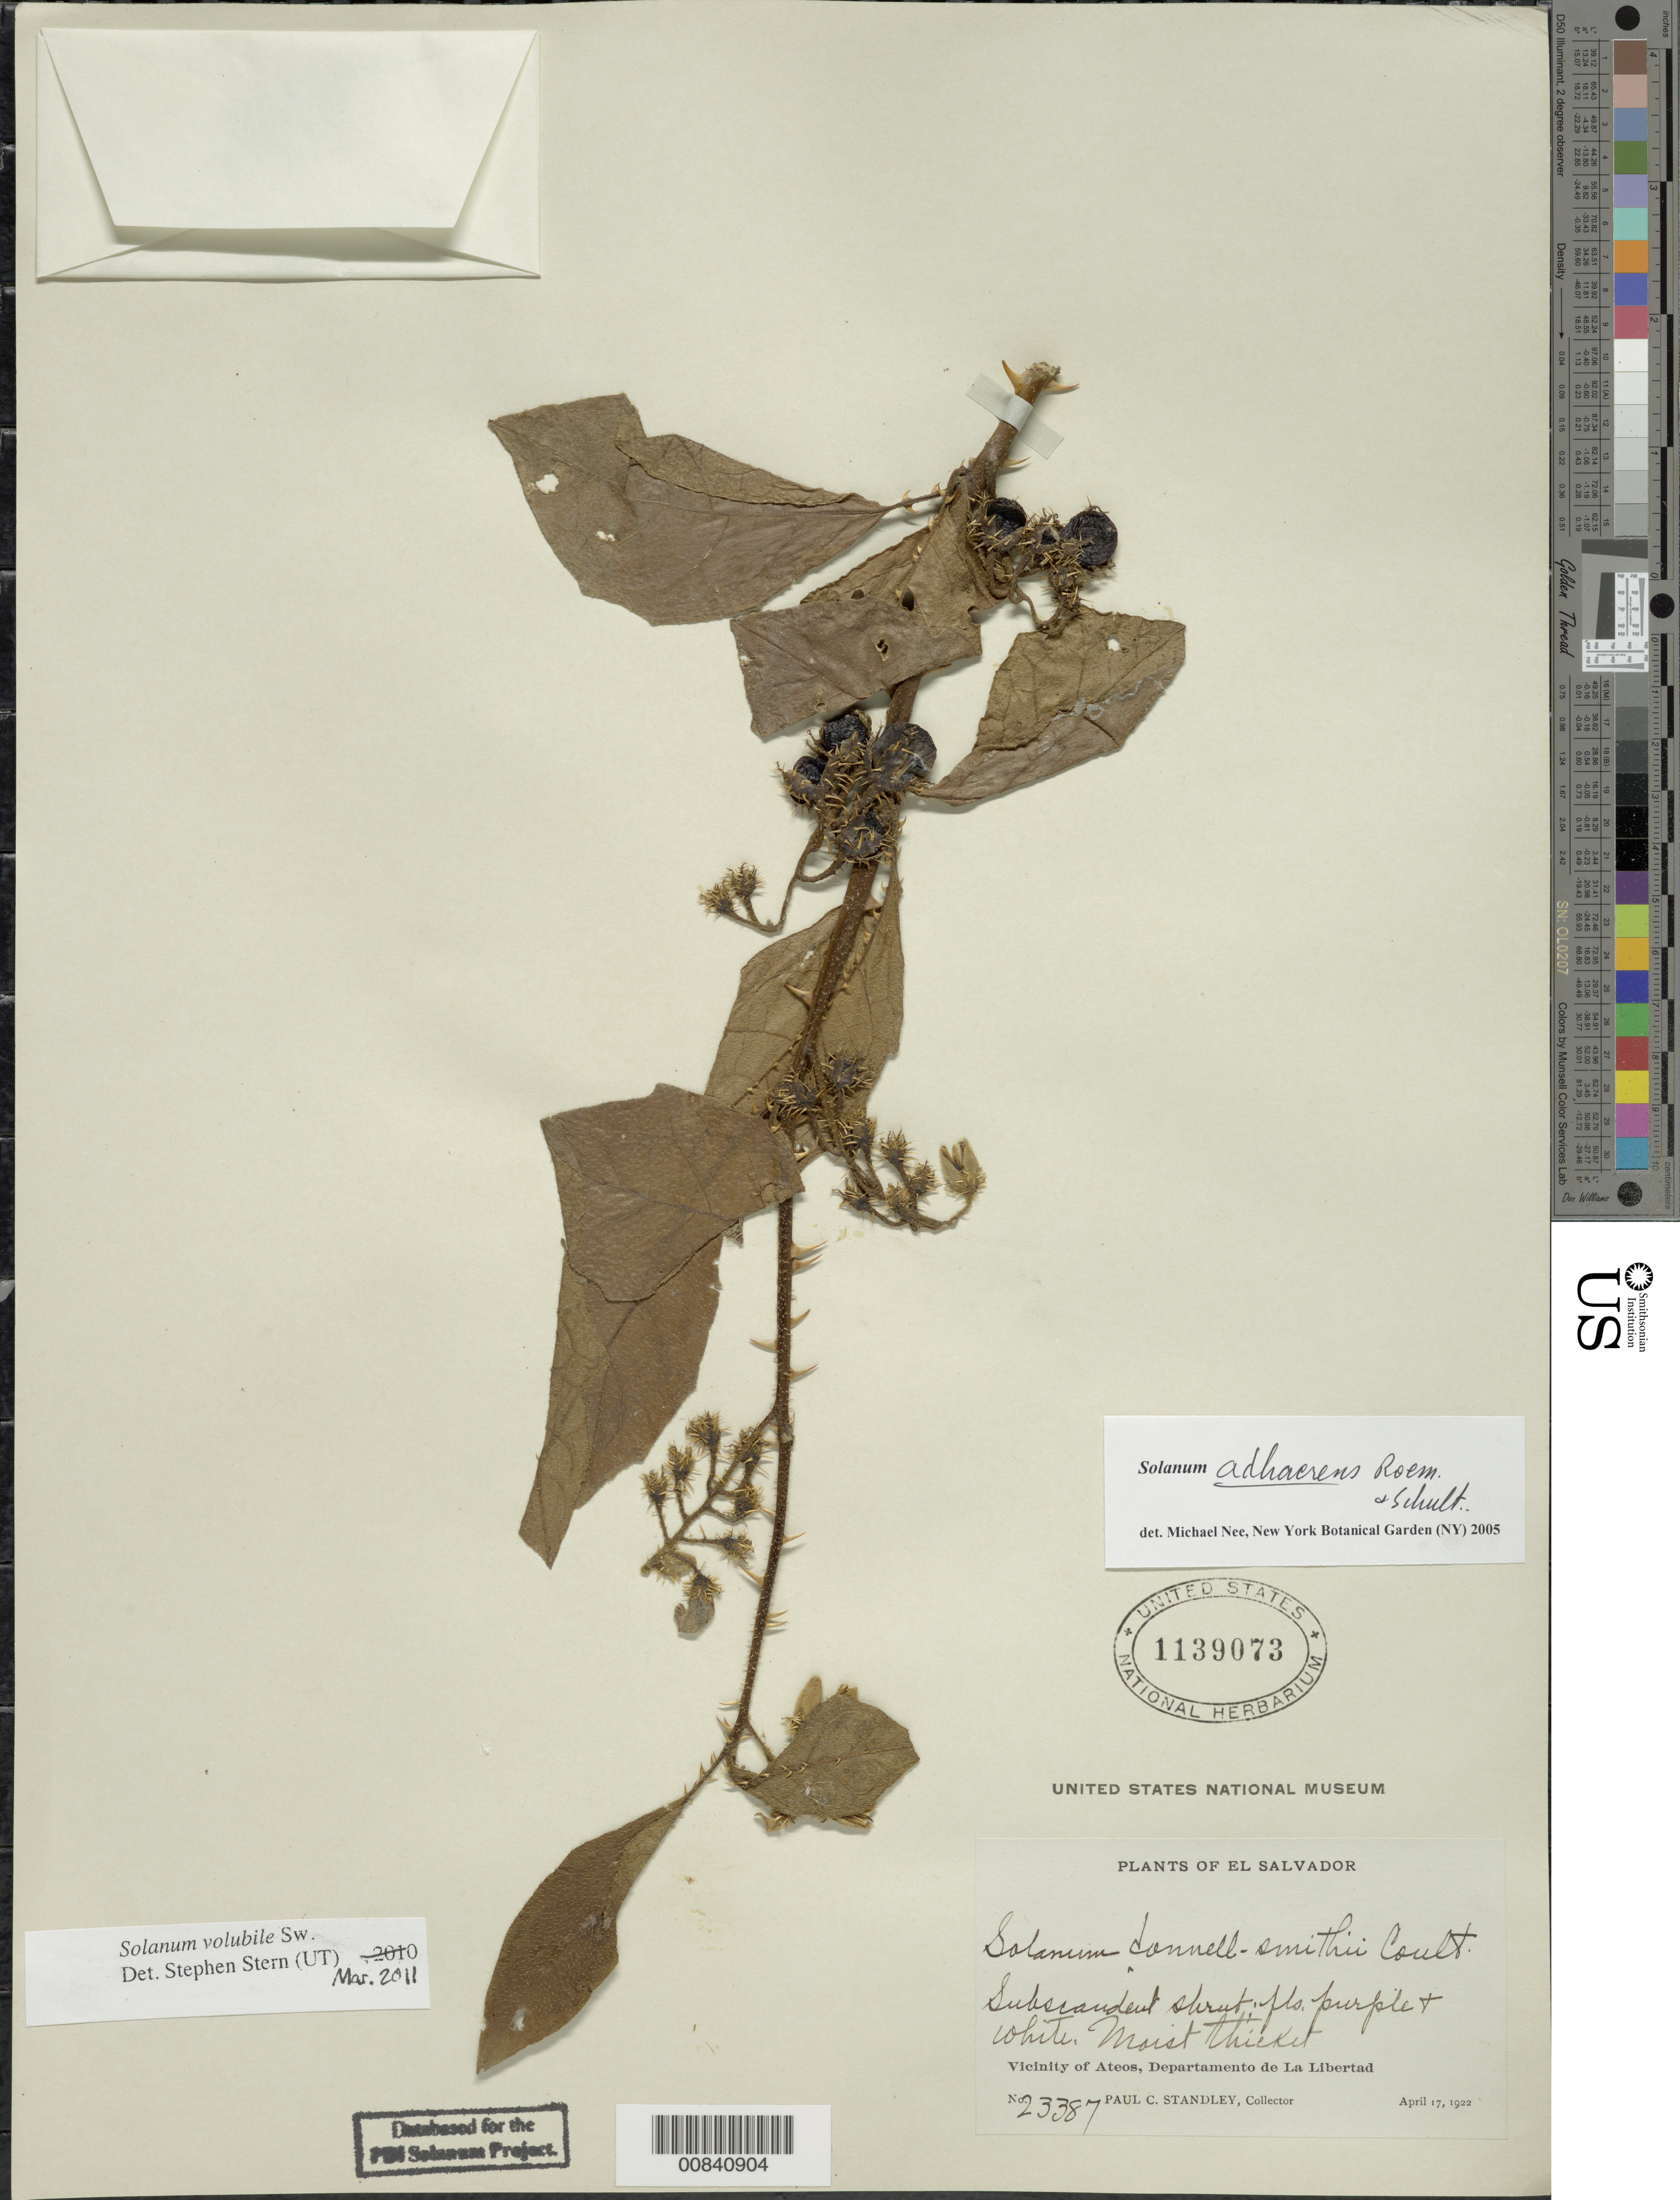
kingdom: Plantae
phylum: Tracheophyta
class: Magnoliopsida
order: Solanales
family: Solanaceae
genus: Solanum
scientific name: Solanum adhaerens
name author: Roem. & Schult.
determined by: Nee, Michael H.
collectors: P. C. Standley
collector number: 23387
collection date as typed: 17 Apr 1922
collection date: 1922-04-17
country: El Salvador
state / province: La Libertad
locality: Vicinity of Ateos.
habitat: Moist thicket.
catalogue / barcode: US 1139073